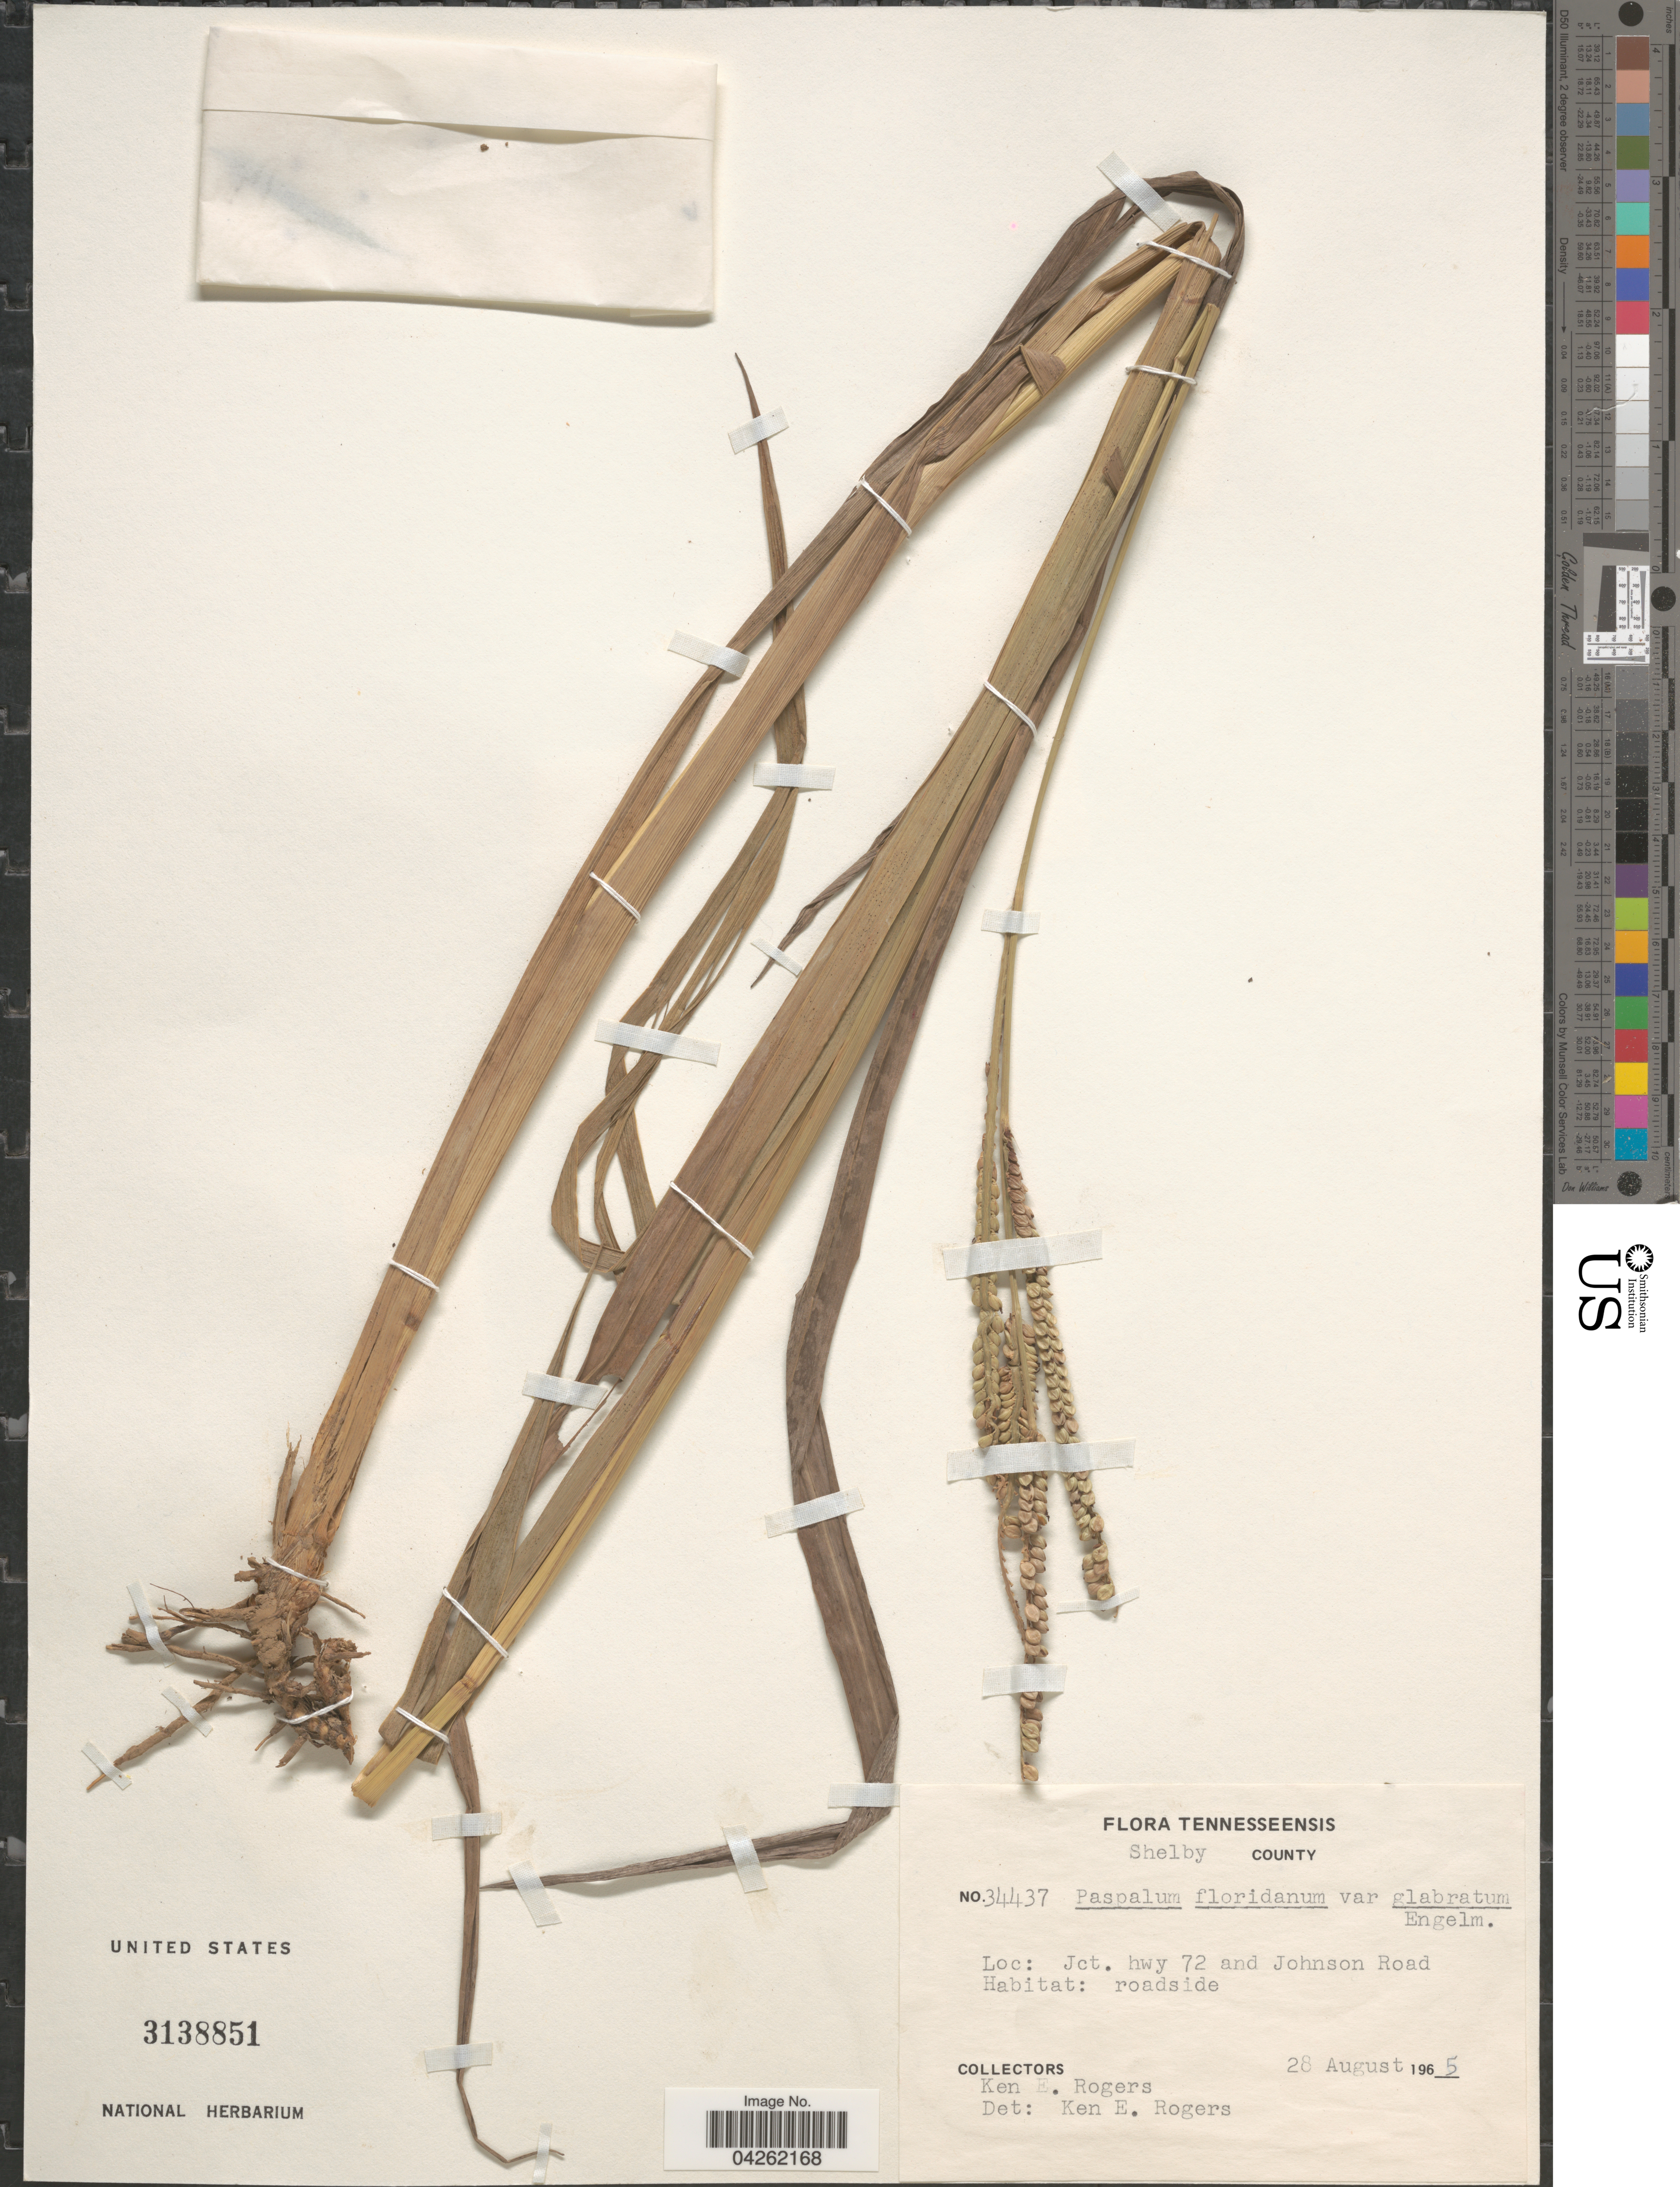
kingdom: Plantae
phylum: Tracheophyta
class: Liliopsida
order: Poales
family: Poaceae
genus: Paspalum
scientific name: Paspalum floridanum var. glabratum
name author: Engelm. ex Vasey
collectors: K. Rogers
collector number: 34437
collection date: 1965-08-28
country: United States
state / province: Tennessee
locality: Tennesseensis. Shelby County. Jct. hwy 72 and Johnson Road.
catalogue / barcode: US 3138851